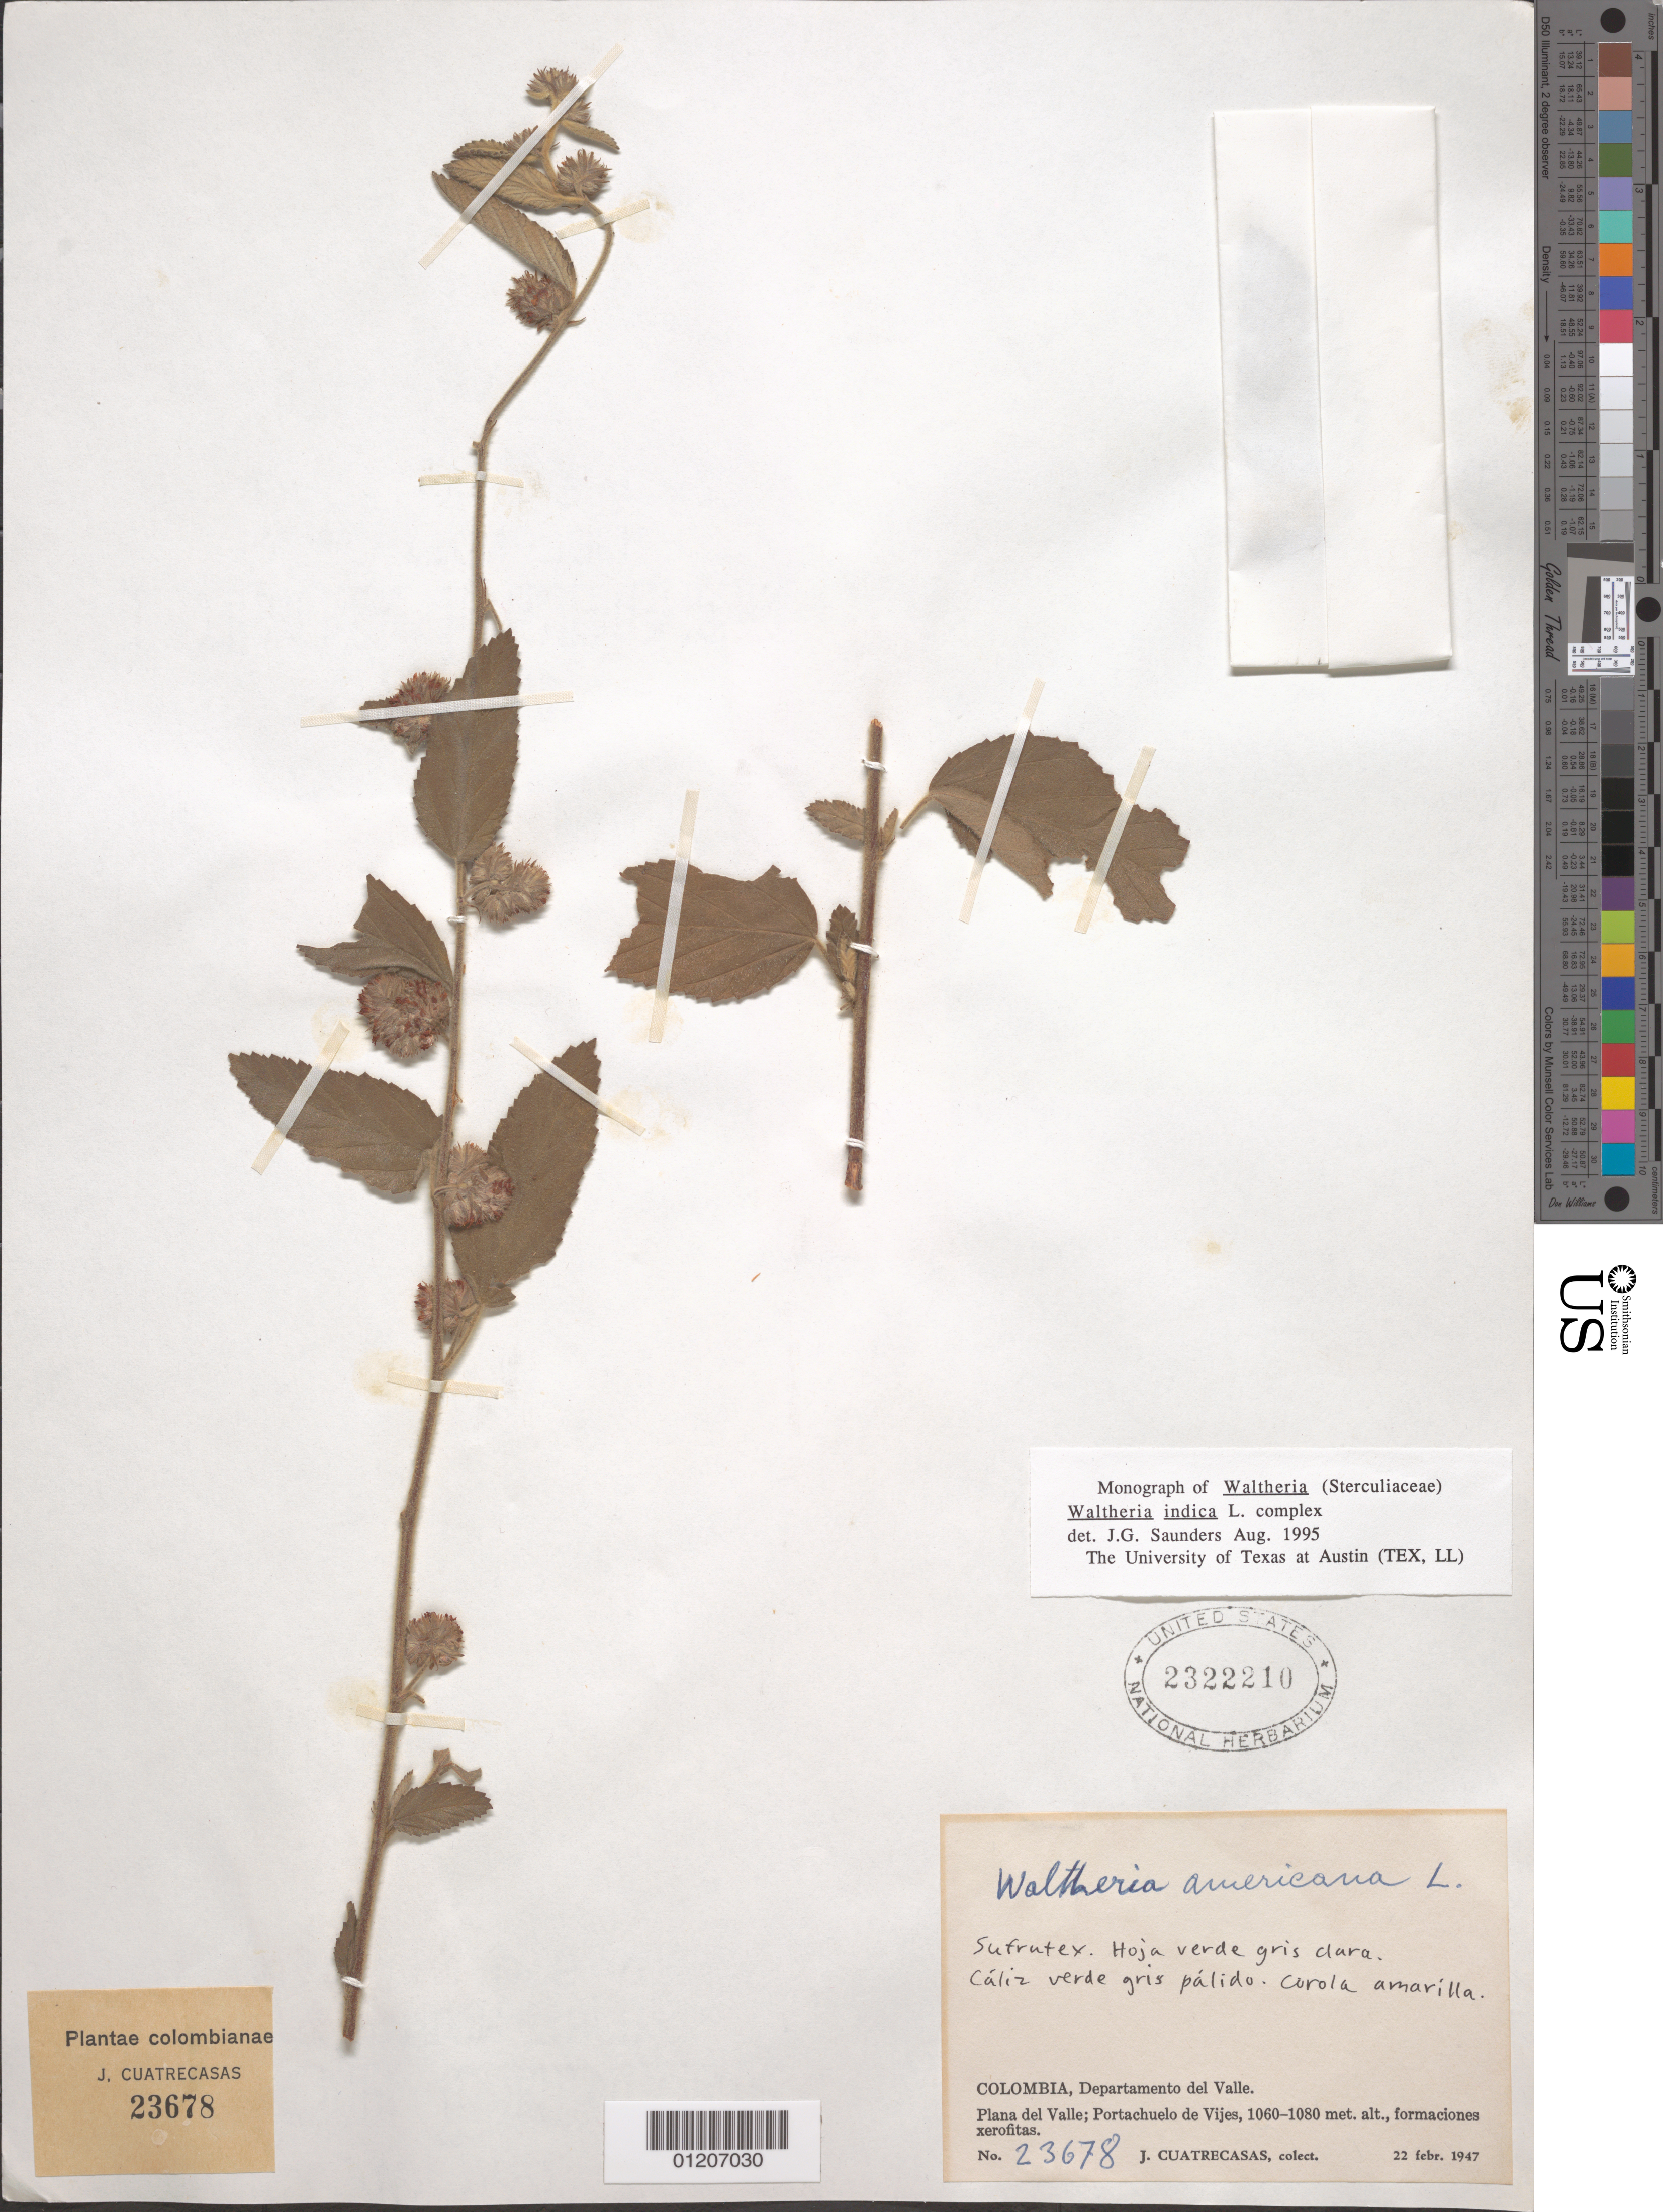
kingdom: Plantae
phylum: Tracheophyta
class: Magnoliopsida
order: Malvales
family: Malvaceae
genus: Waltheria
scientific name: Waltheria indica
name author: L.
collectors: J. Cuatrecasas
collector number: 23678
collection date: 1947-02-22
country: Colombia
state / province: Valle del Cauca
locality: Departamento del Valle. Plana del Valle; Portachuelo de Vijes.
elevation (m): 1060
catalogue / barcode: US 2322210